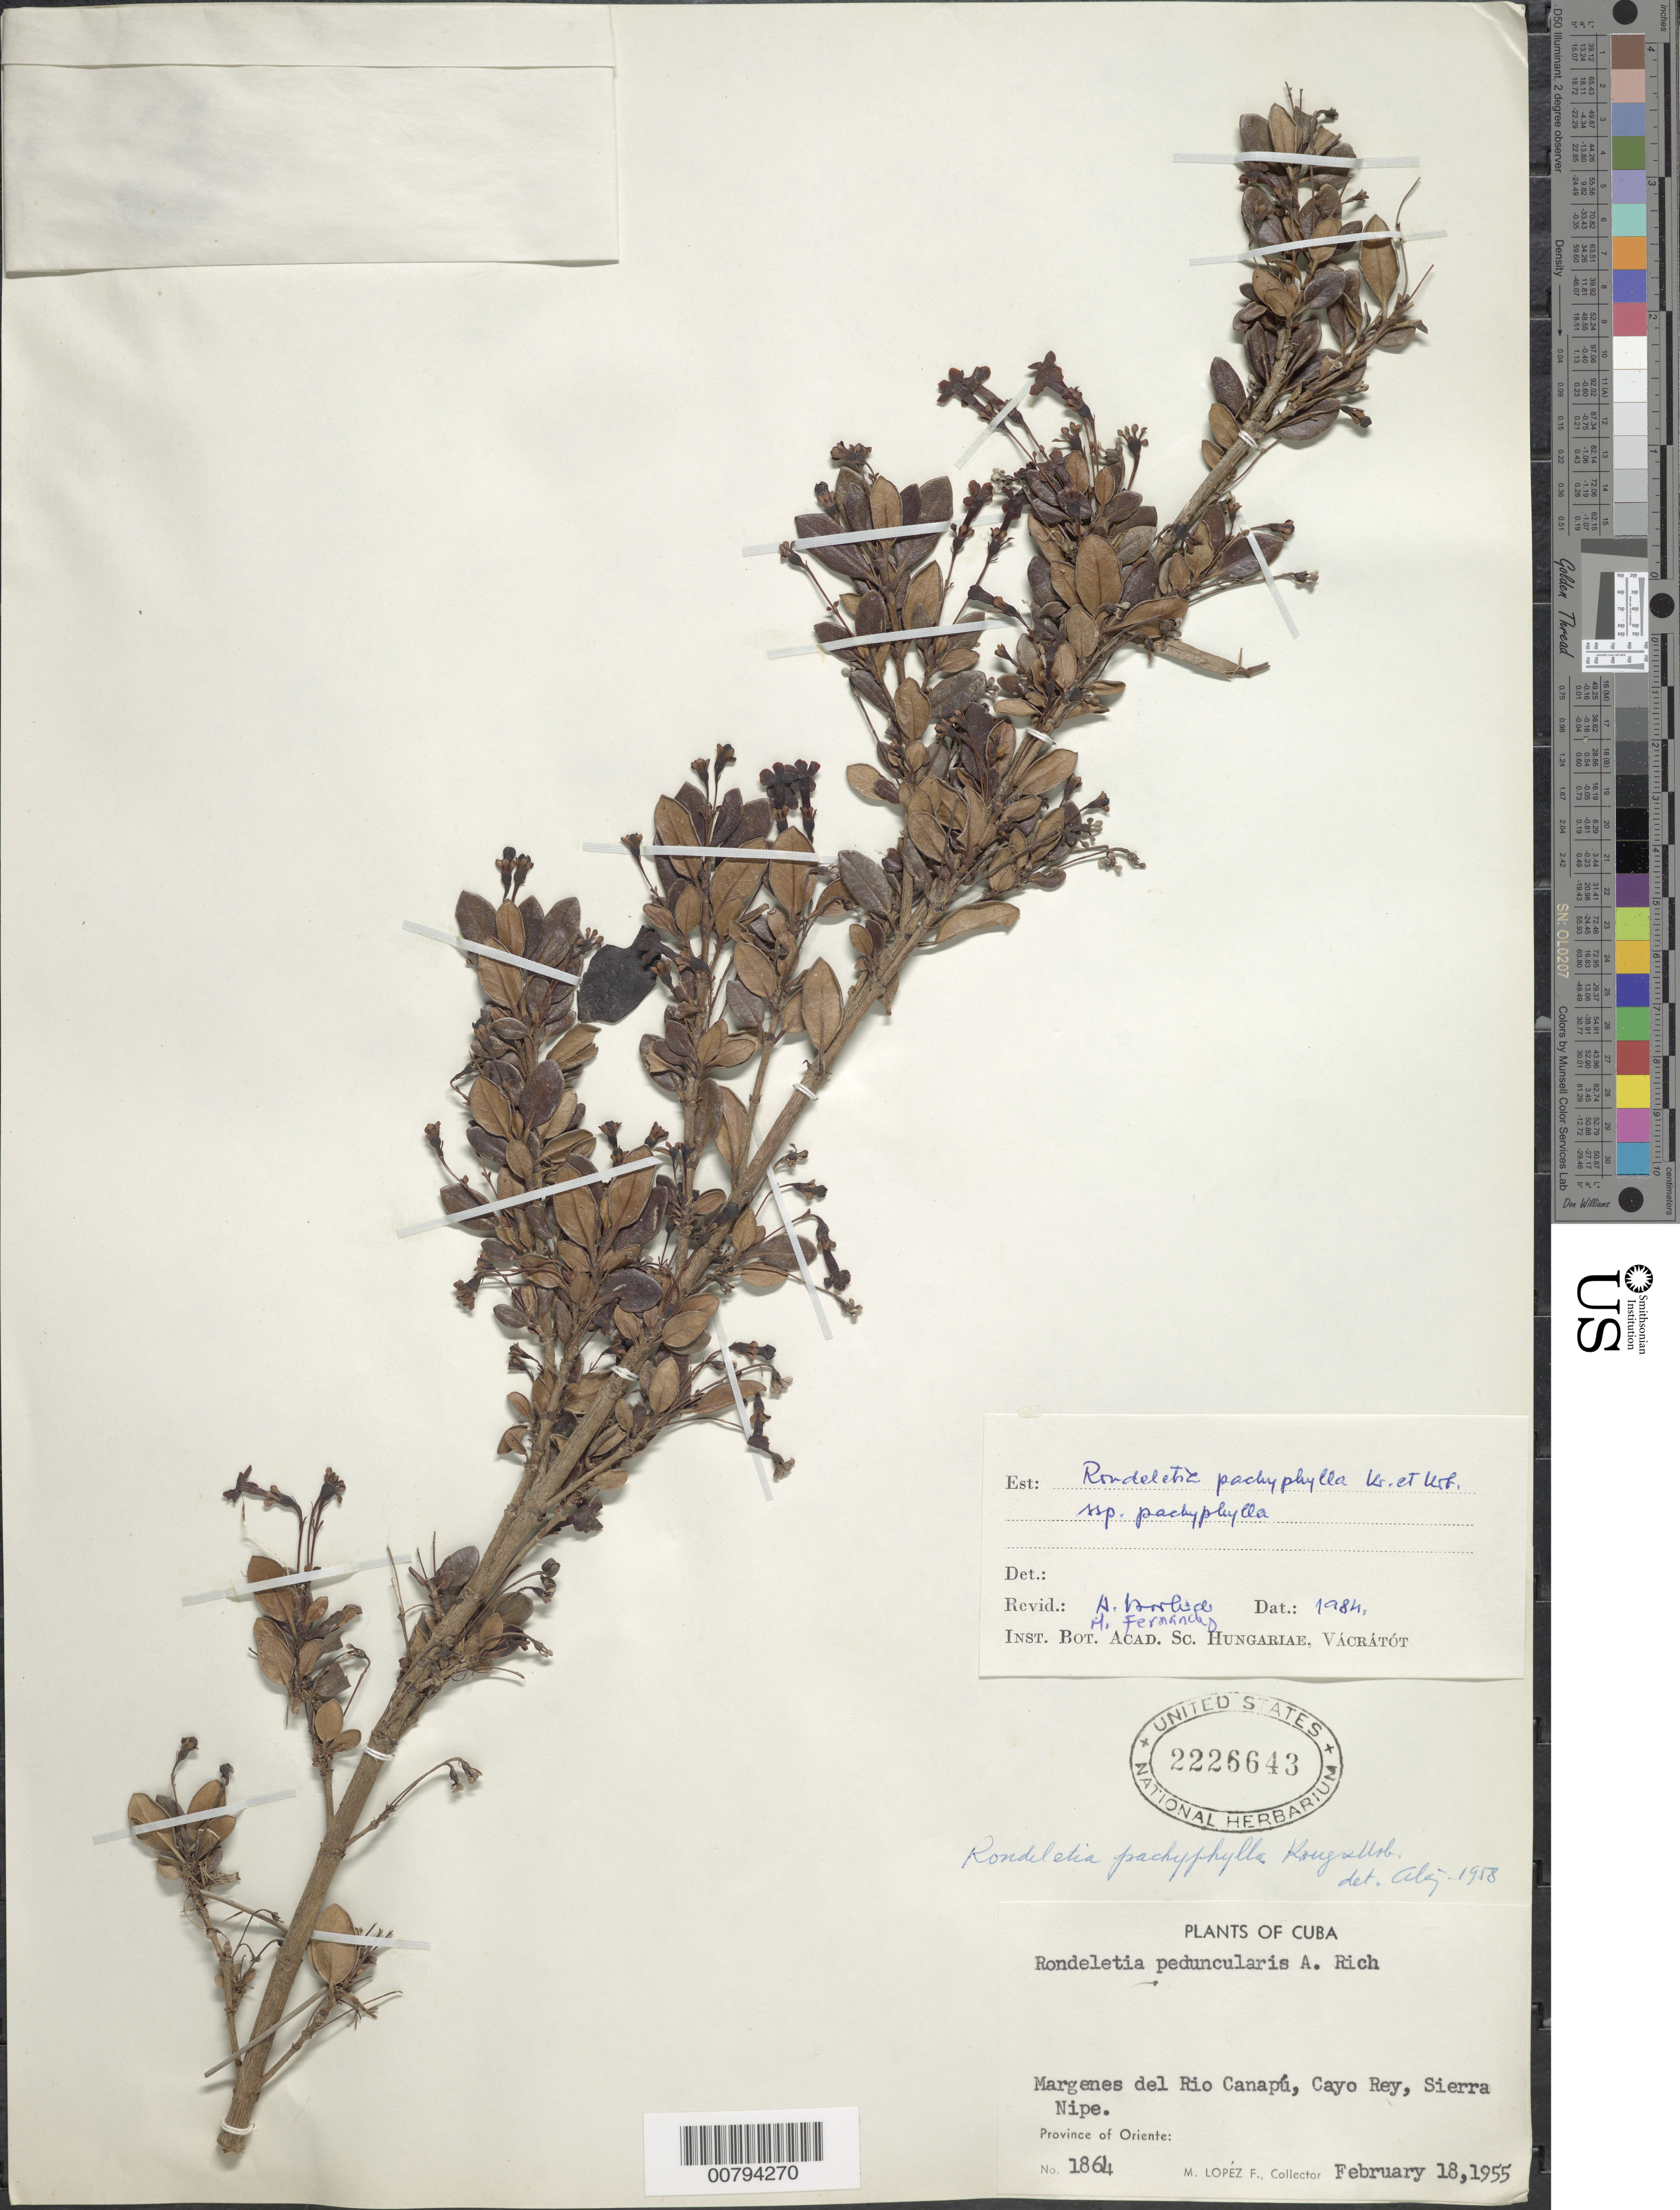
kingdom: Plantae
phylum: Tracheophyta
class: Magnoliopsida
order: Gentianales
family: Rubiaceae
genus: Rondeletia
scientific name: Rondeletia pachyphylla subsp. pacyphylla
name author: Krug & Urb.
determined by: Borhidi, A. L.; Fernandez, M.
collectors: M. López Figueiras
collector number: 1864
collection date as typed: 18 Feb 1955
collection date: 1955-02-18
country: Cuba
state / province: Oriente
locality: Margenes del RioCanapu, Cayo Rey, Sierra Nipe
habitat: River banks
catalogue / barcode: US 2226643